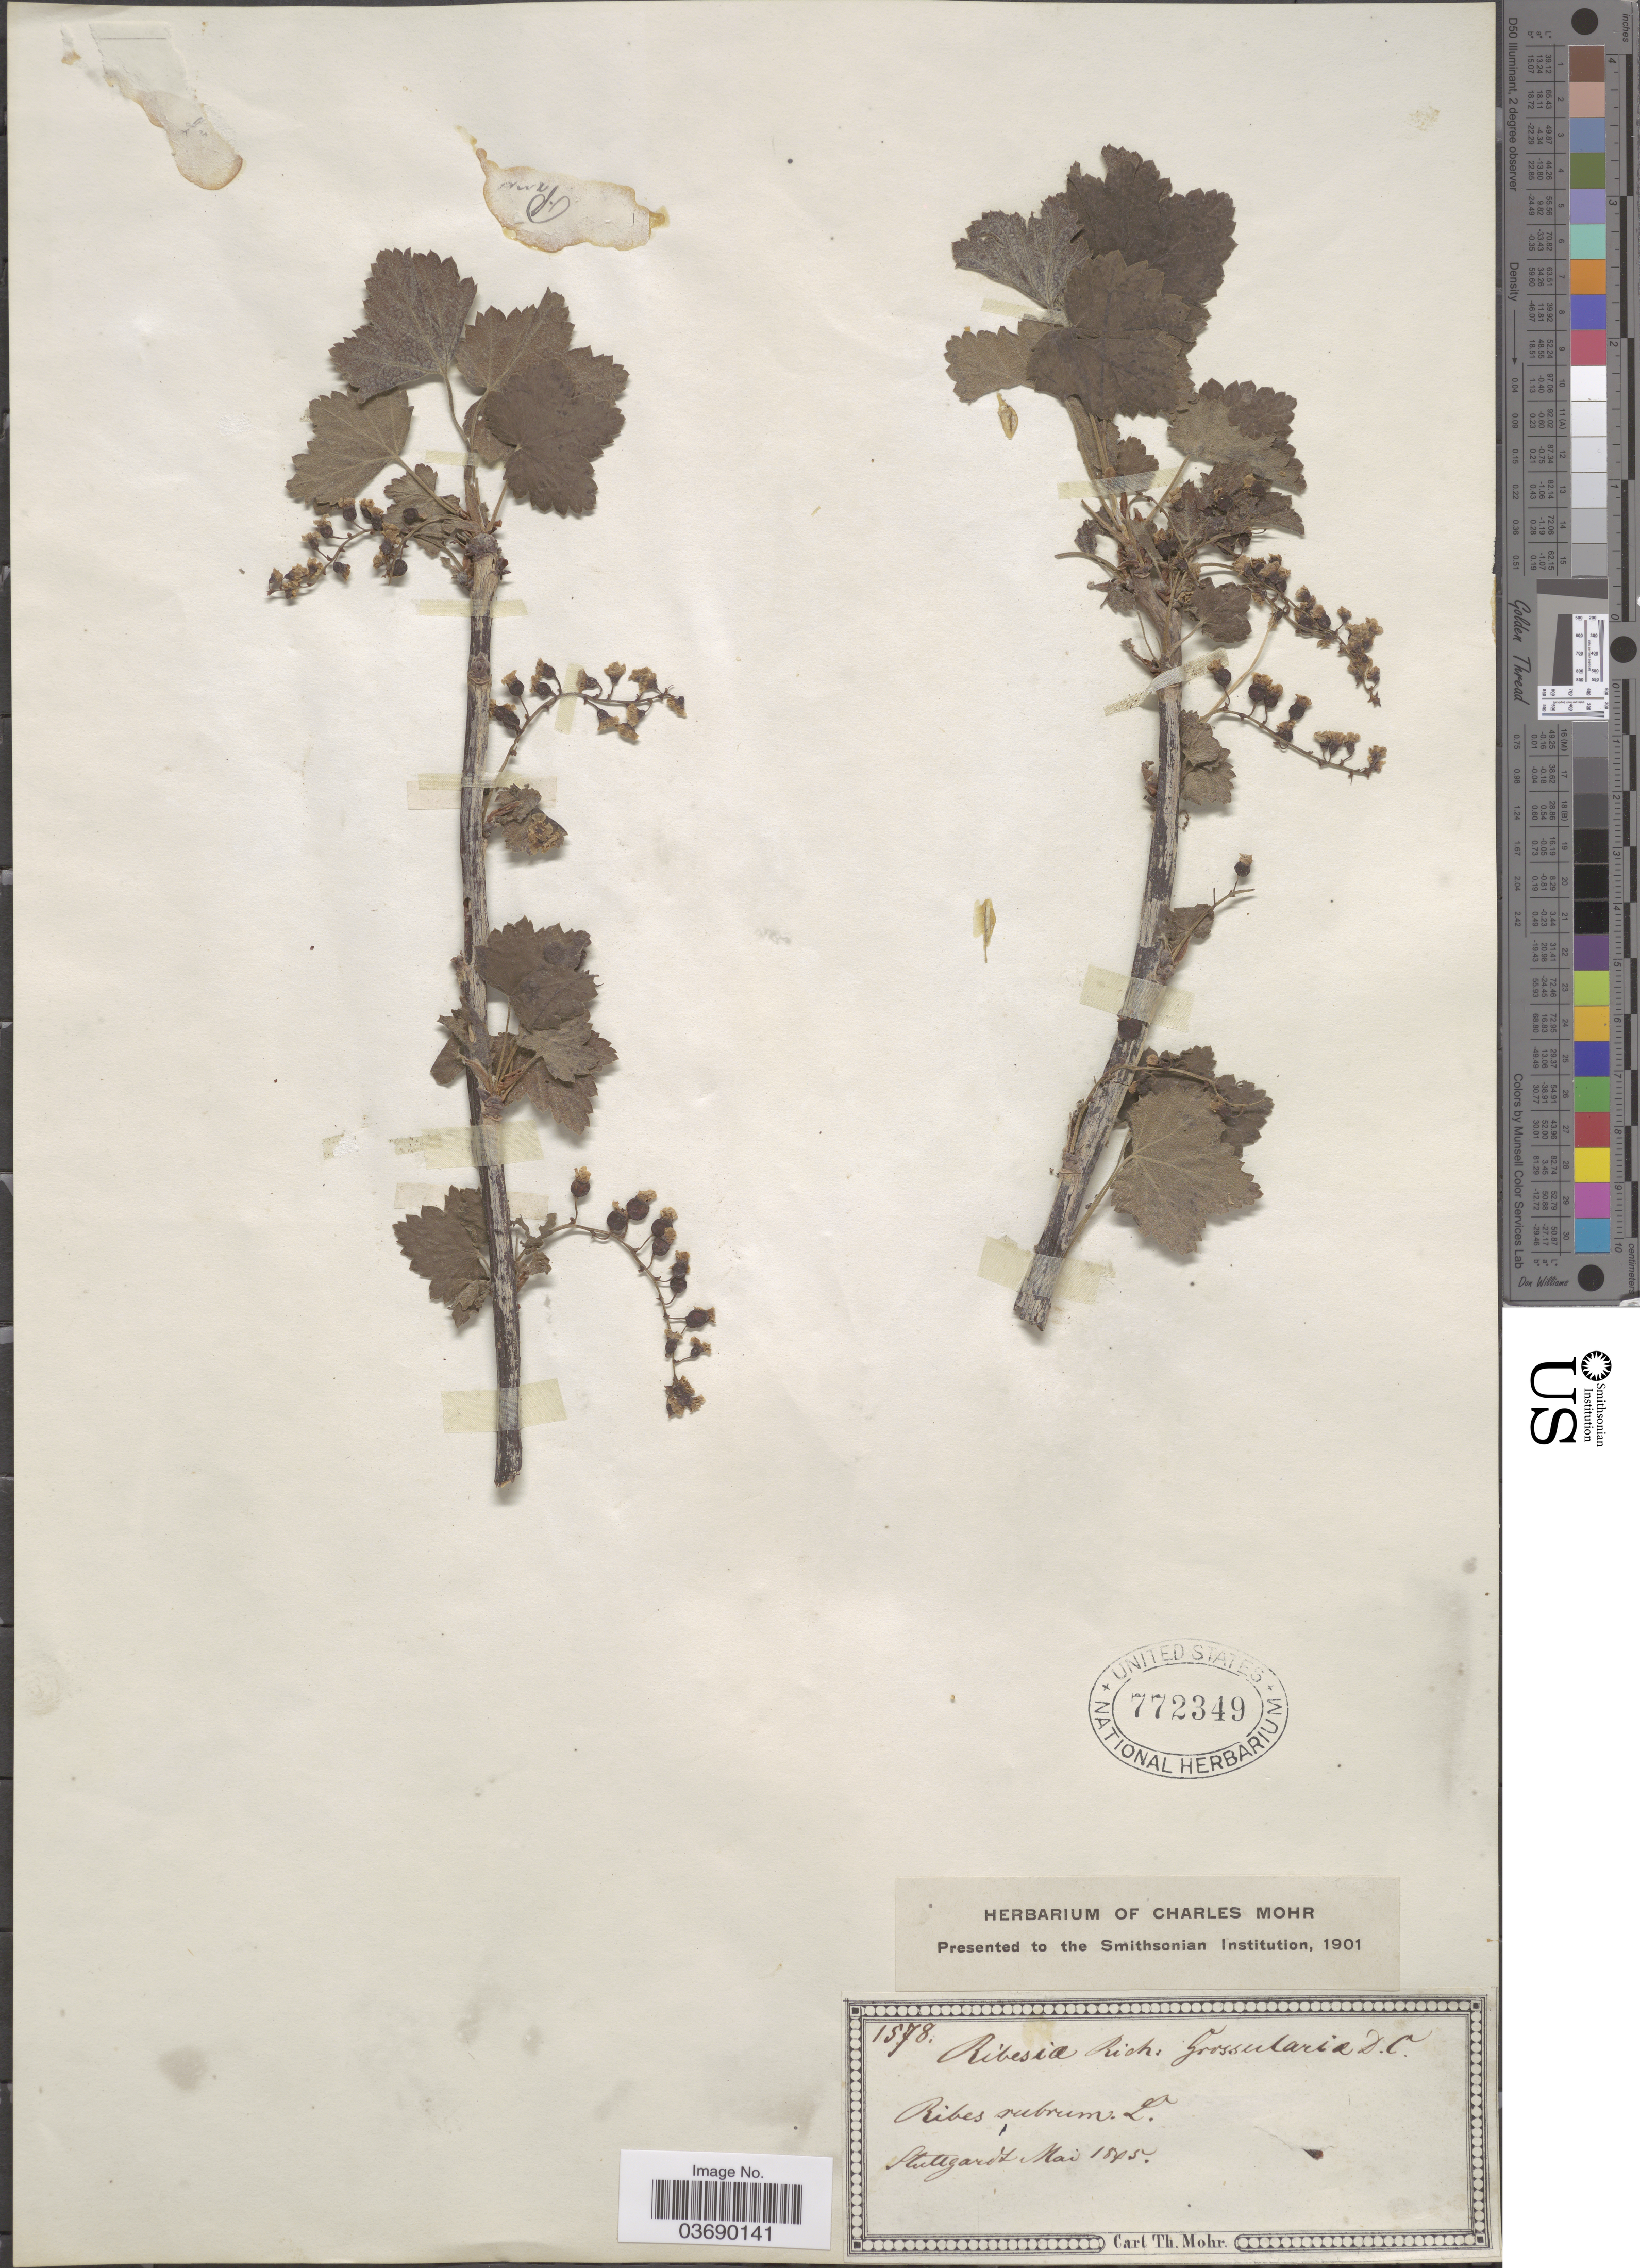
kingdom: Plantae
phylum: Tracheophyta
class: Magnoliopsida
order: Saxifragales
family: Grossulariaceae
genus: Ribes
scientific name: Ribes rubrum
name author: L.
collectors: Mohr, C. T. (herbarium)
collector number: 1578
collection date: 1845-05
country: Germany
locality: Stuttgardt.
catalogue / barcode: US 772349